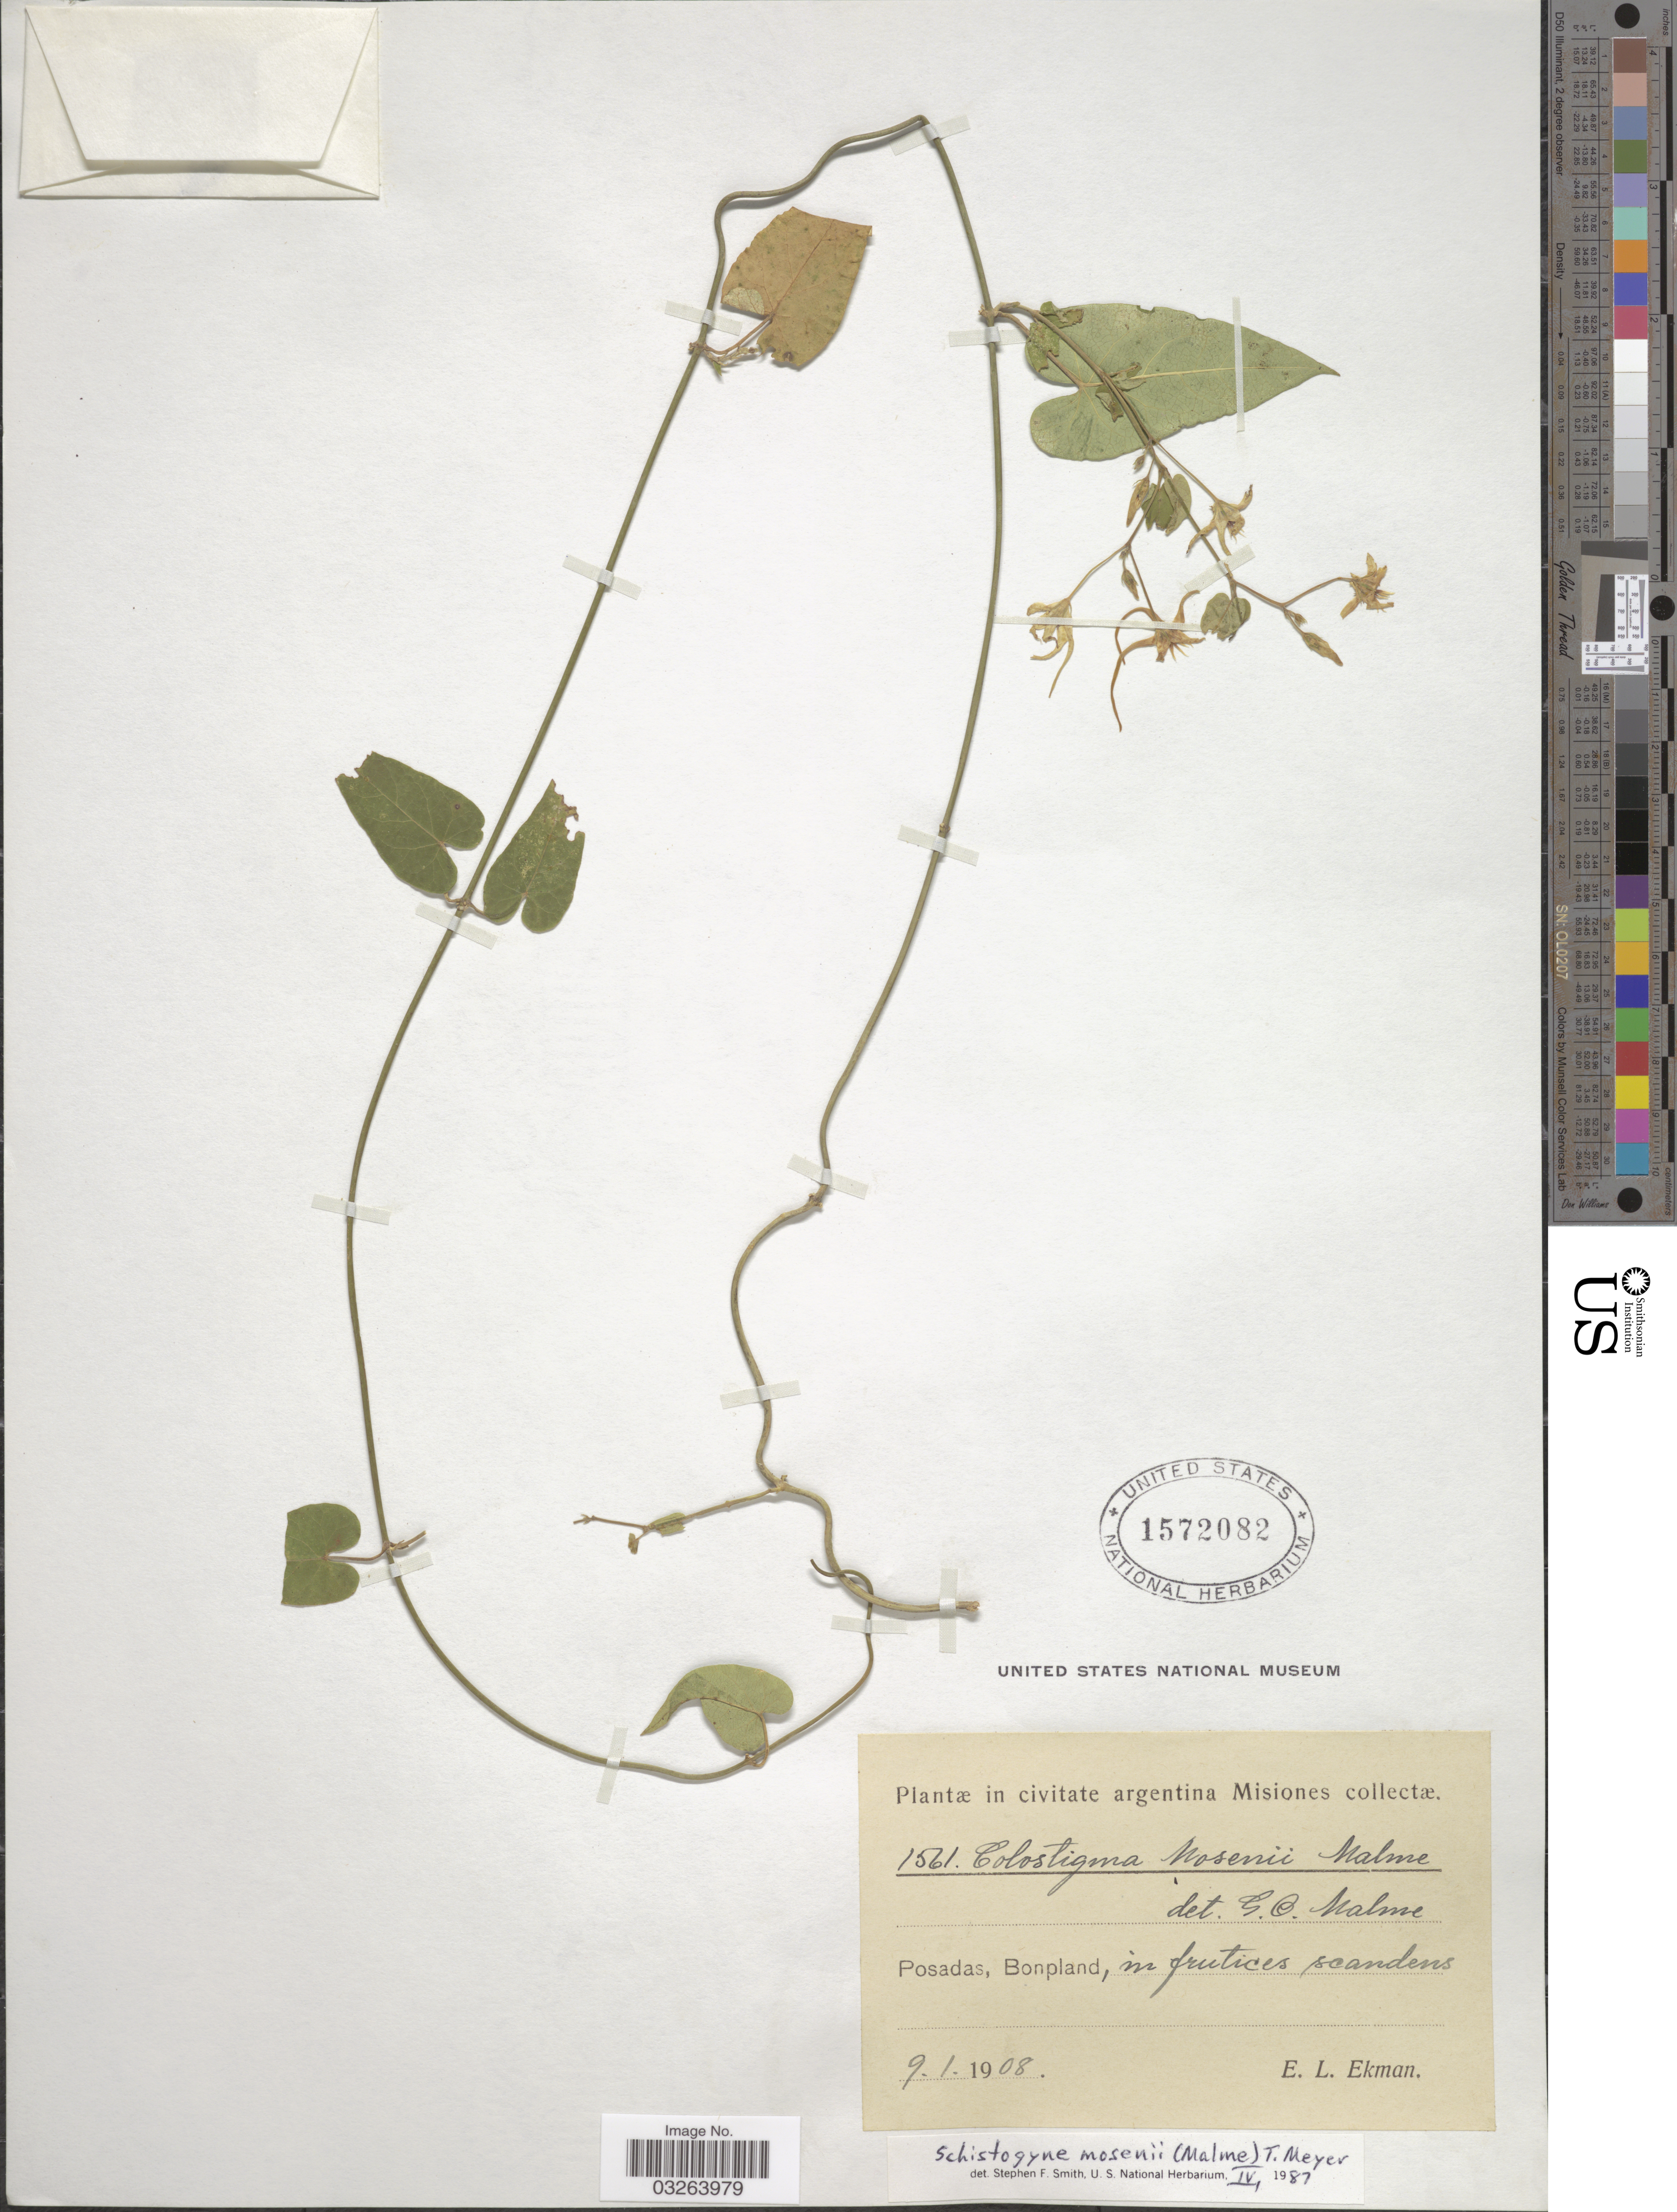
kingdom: Plantae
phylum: Tracheophyta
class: Magnoliopsida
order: Gentianales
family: Apocynaceae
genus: Schistogyne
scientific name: Schistogyne mosenii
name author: (Malme) T. Mey.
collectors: E. L. Ekman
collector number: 1561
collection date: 1908-01-09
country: Argentina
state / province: Misiones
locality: Posadas, Bonpland.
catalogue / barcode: US 1572082